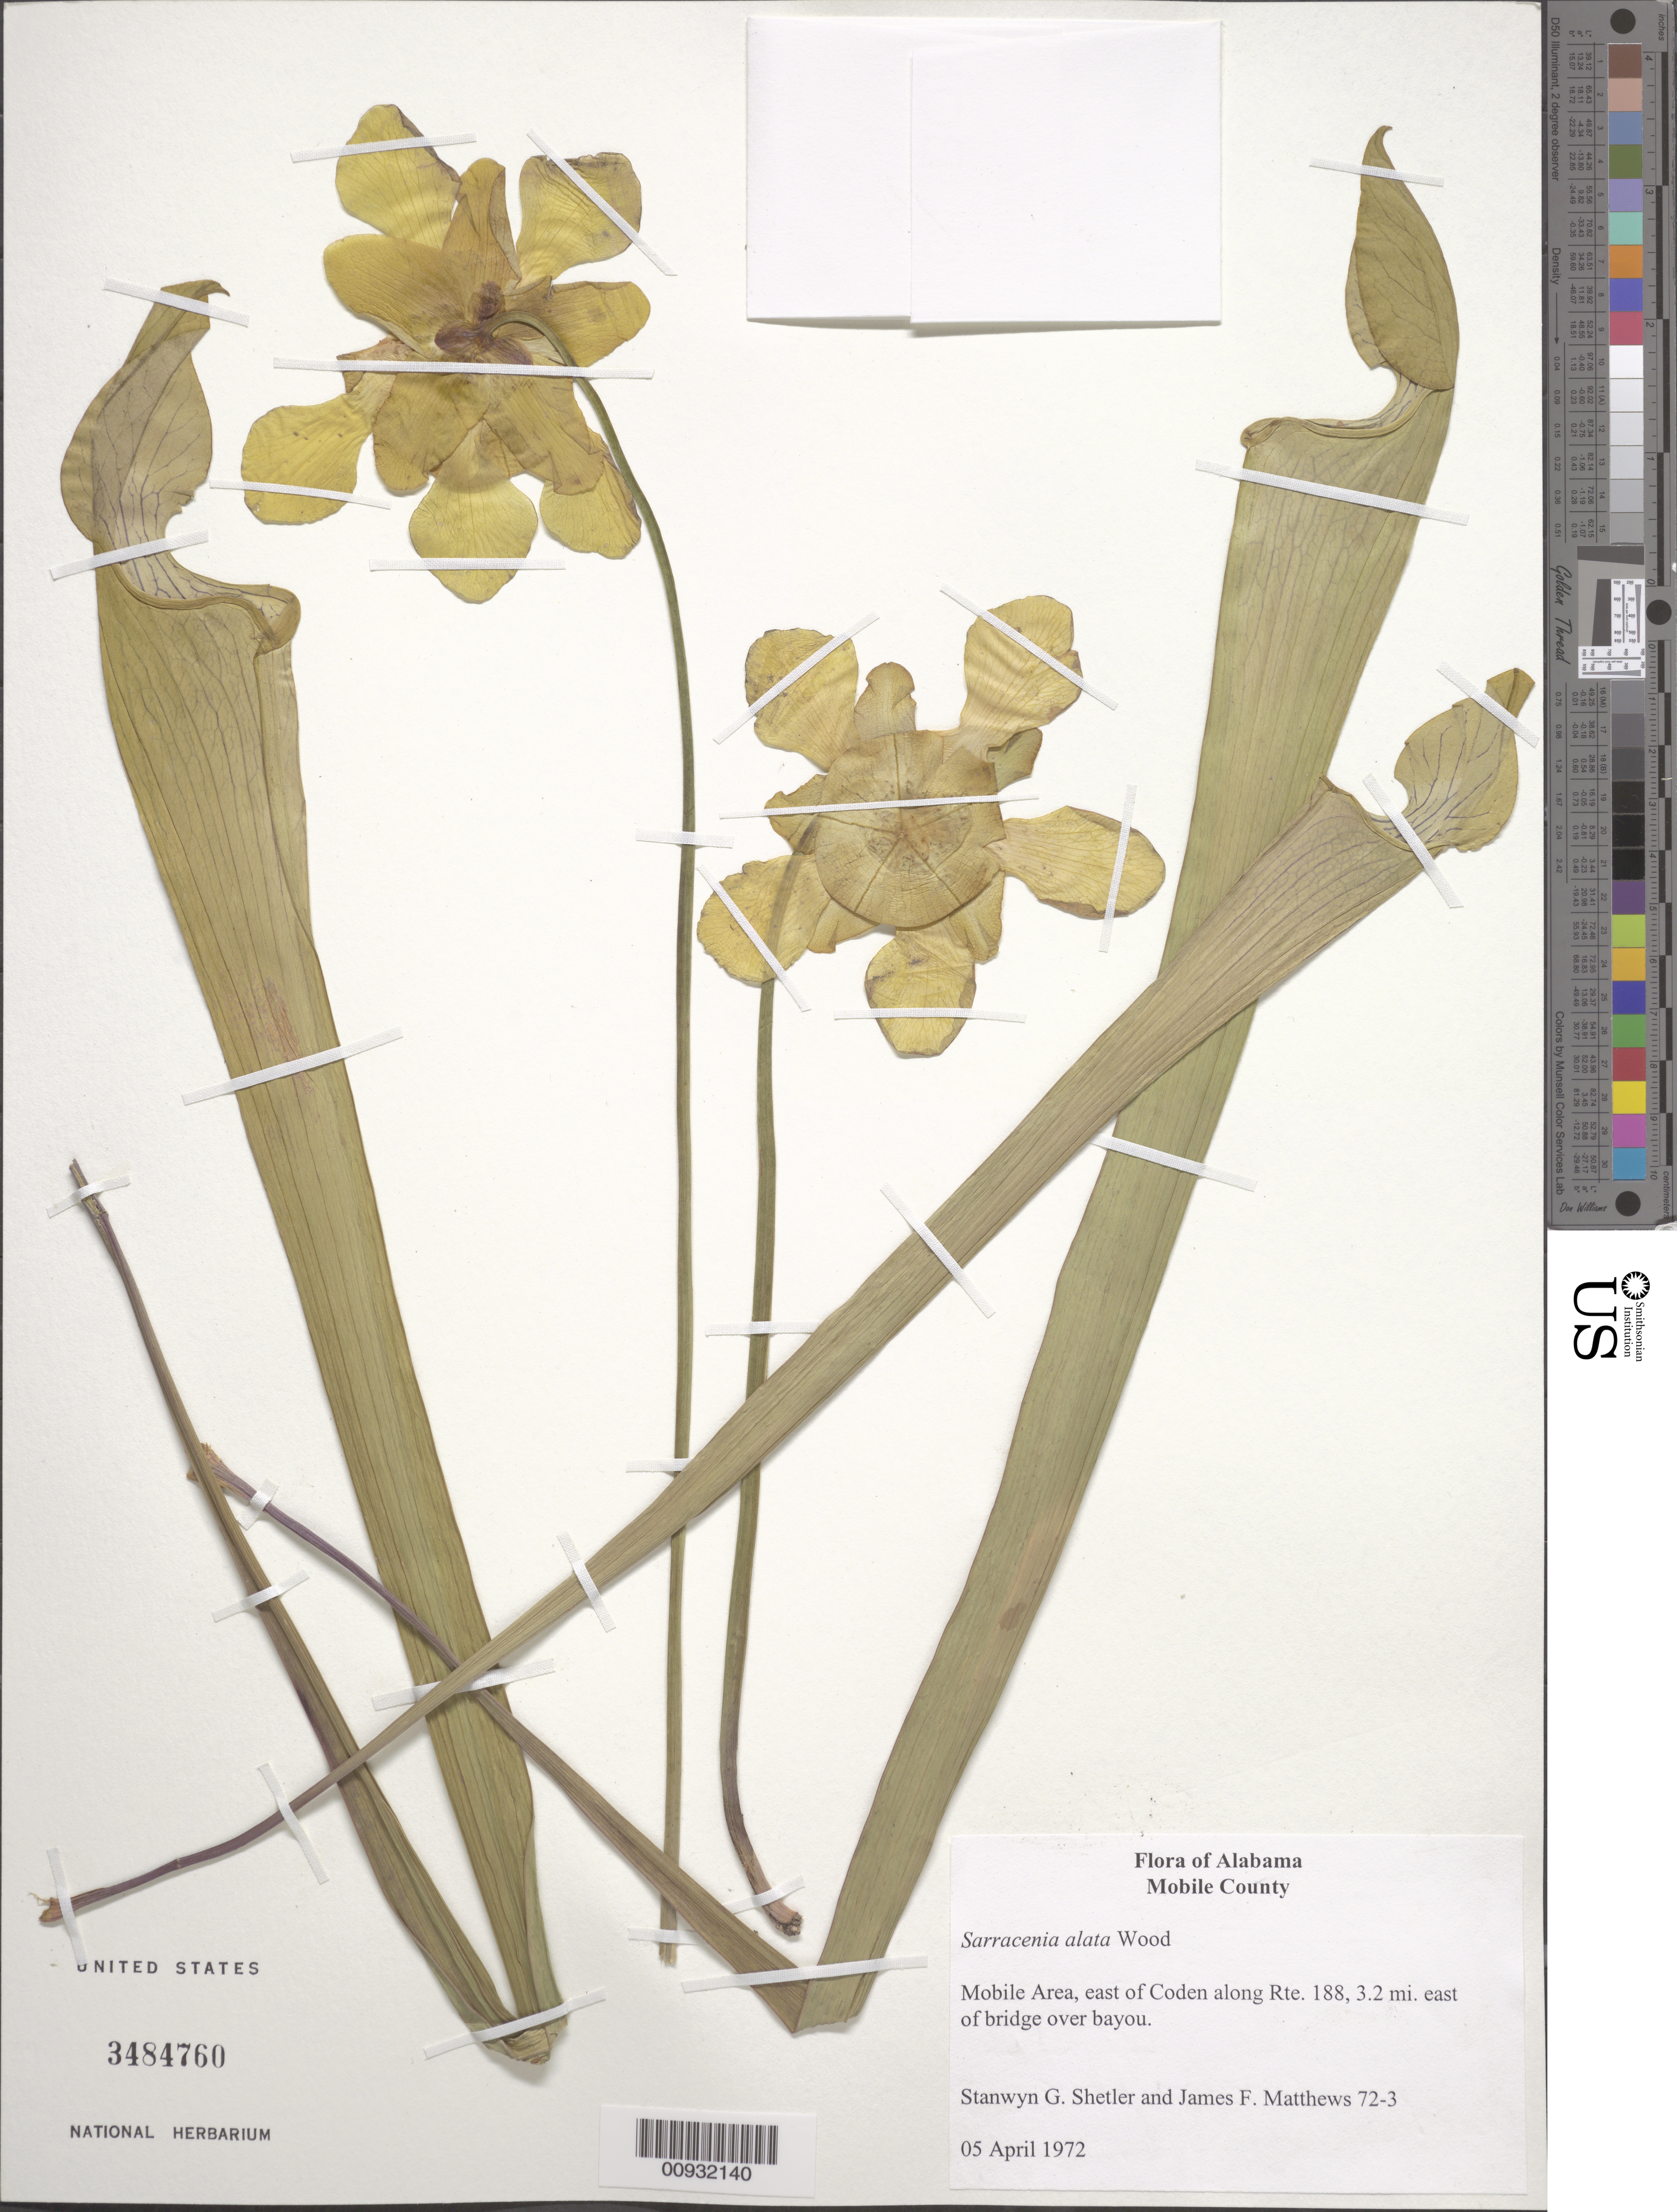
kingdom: Plantae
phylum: Tracheophyta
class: Magnoliopsida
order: Ericales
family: Sarraceniaceae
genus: Sarracenia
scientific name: Sarracenia alata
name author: (Alph. Wood) Alph. Wood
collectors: S. Shetler & J. F. Matthews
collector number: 72-3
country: United States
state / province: Alabama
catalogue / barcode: US 3484760